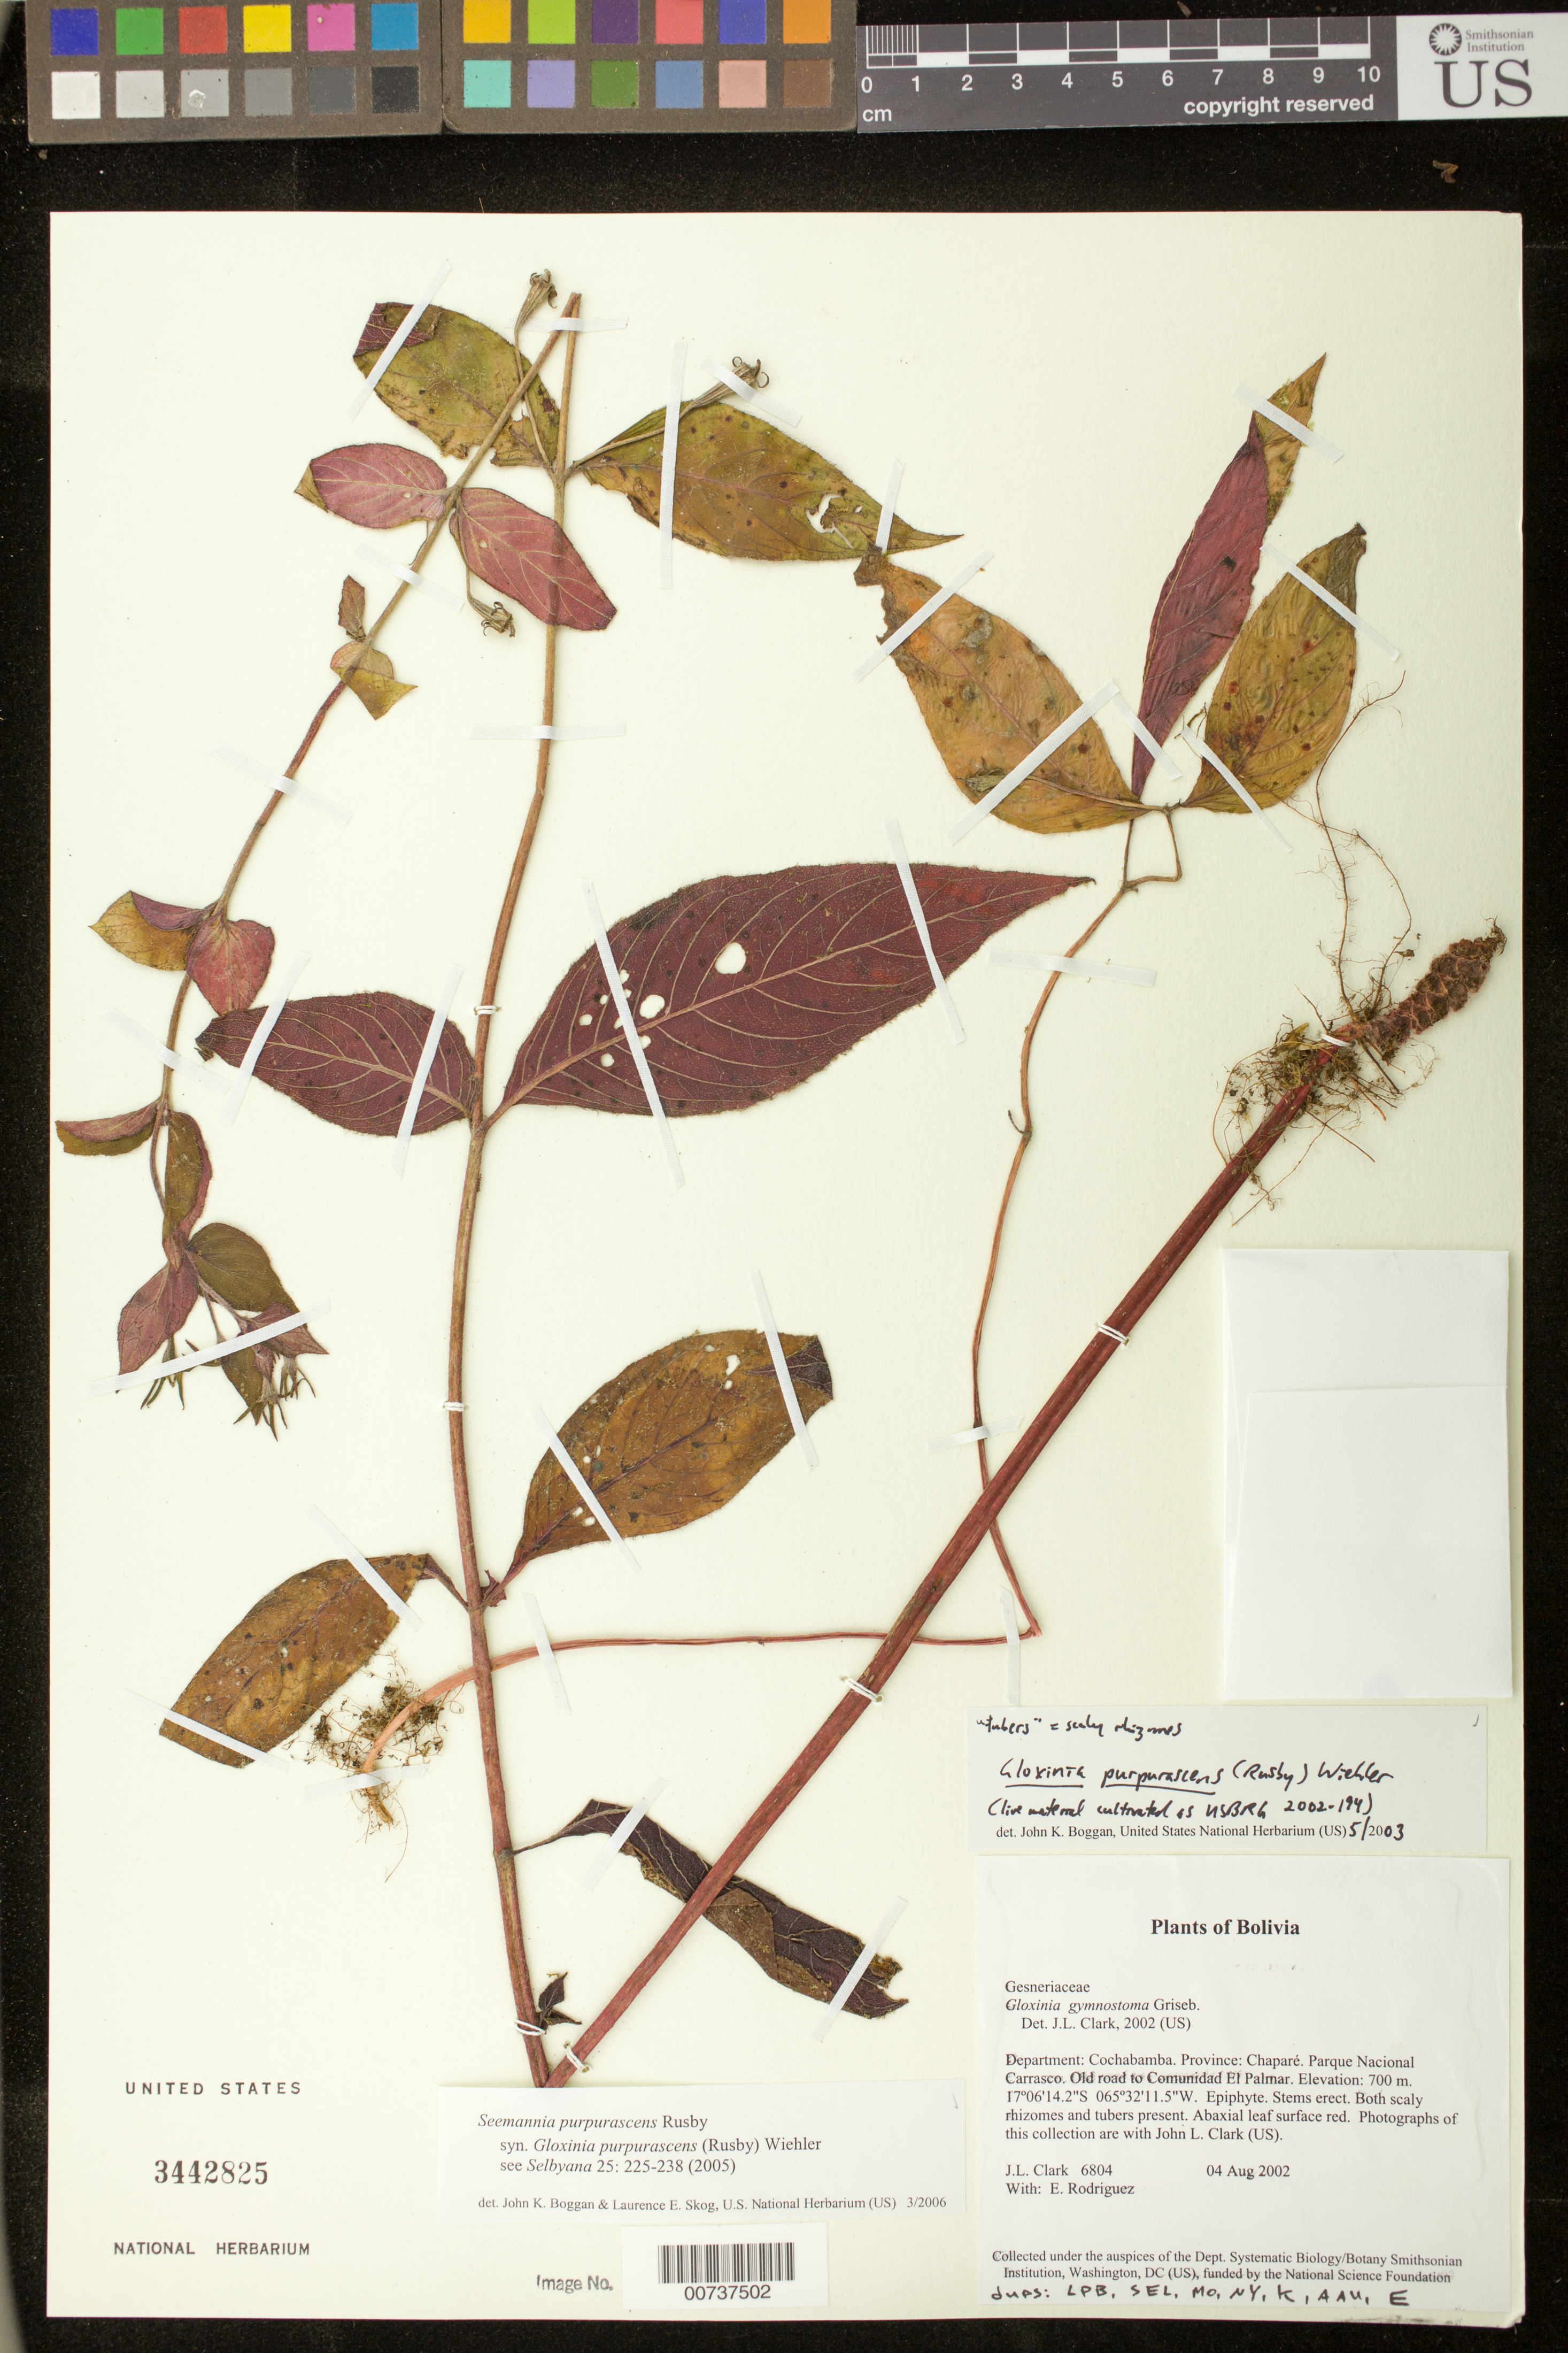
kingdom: Plantae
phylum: Tracheophyta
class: Magnoliopsida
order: Lamiales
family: Gesneriaceae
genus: Seemannia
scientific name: Seemannia gymnostoma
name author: (Griseb.) Toursark.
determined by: Boggan, J. K.; Skog, L. E.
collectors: J. L. Clark & E. Rodriguez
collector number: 6804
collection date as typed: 04 Aug 2002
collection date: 2002-08-04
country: Bolivia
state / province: Cochabamba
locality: Chaparé, Parque Nacional Carrasco. Old road to Comunidad El Palmar.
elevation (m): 700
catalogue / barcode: US 3442825